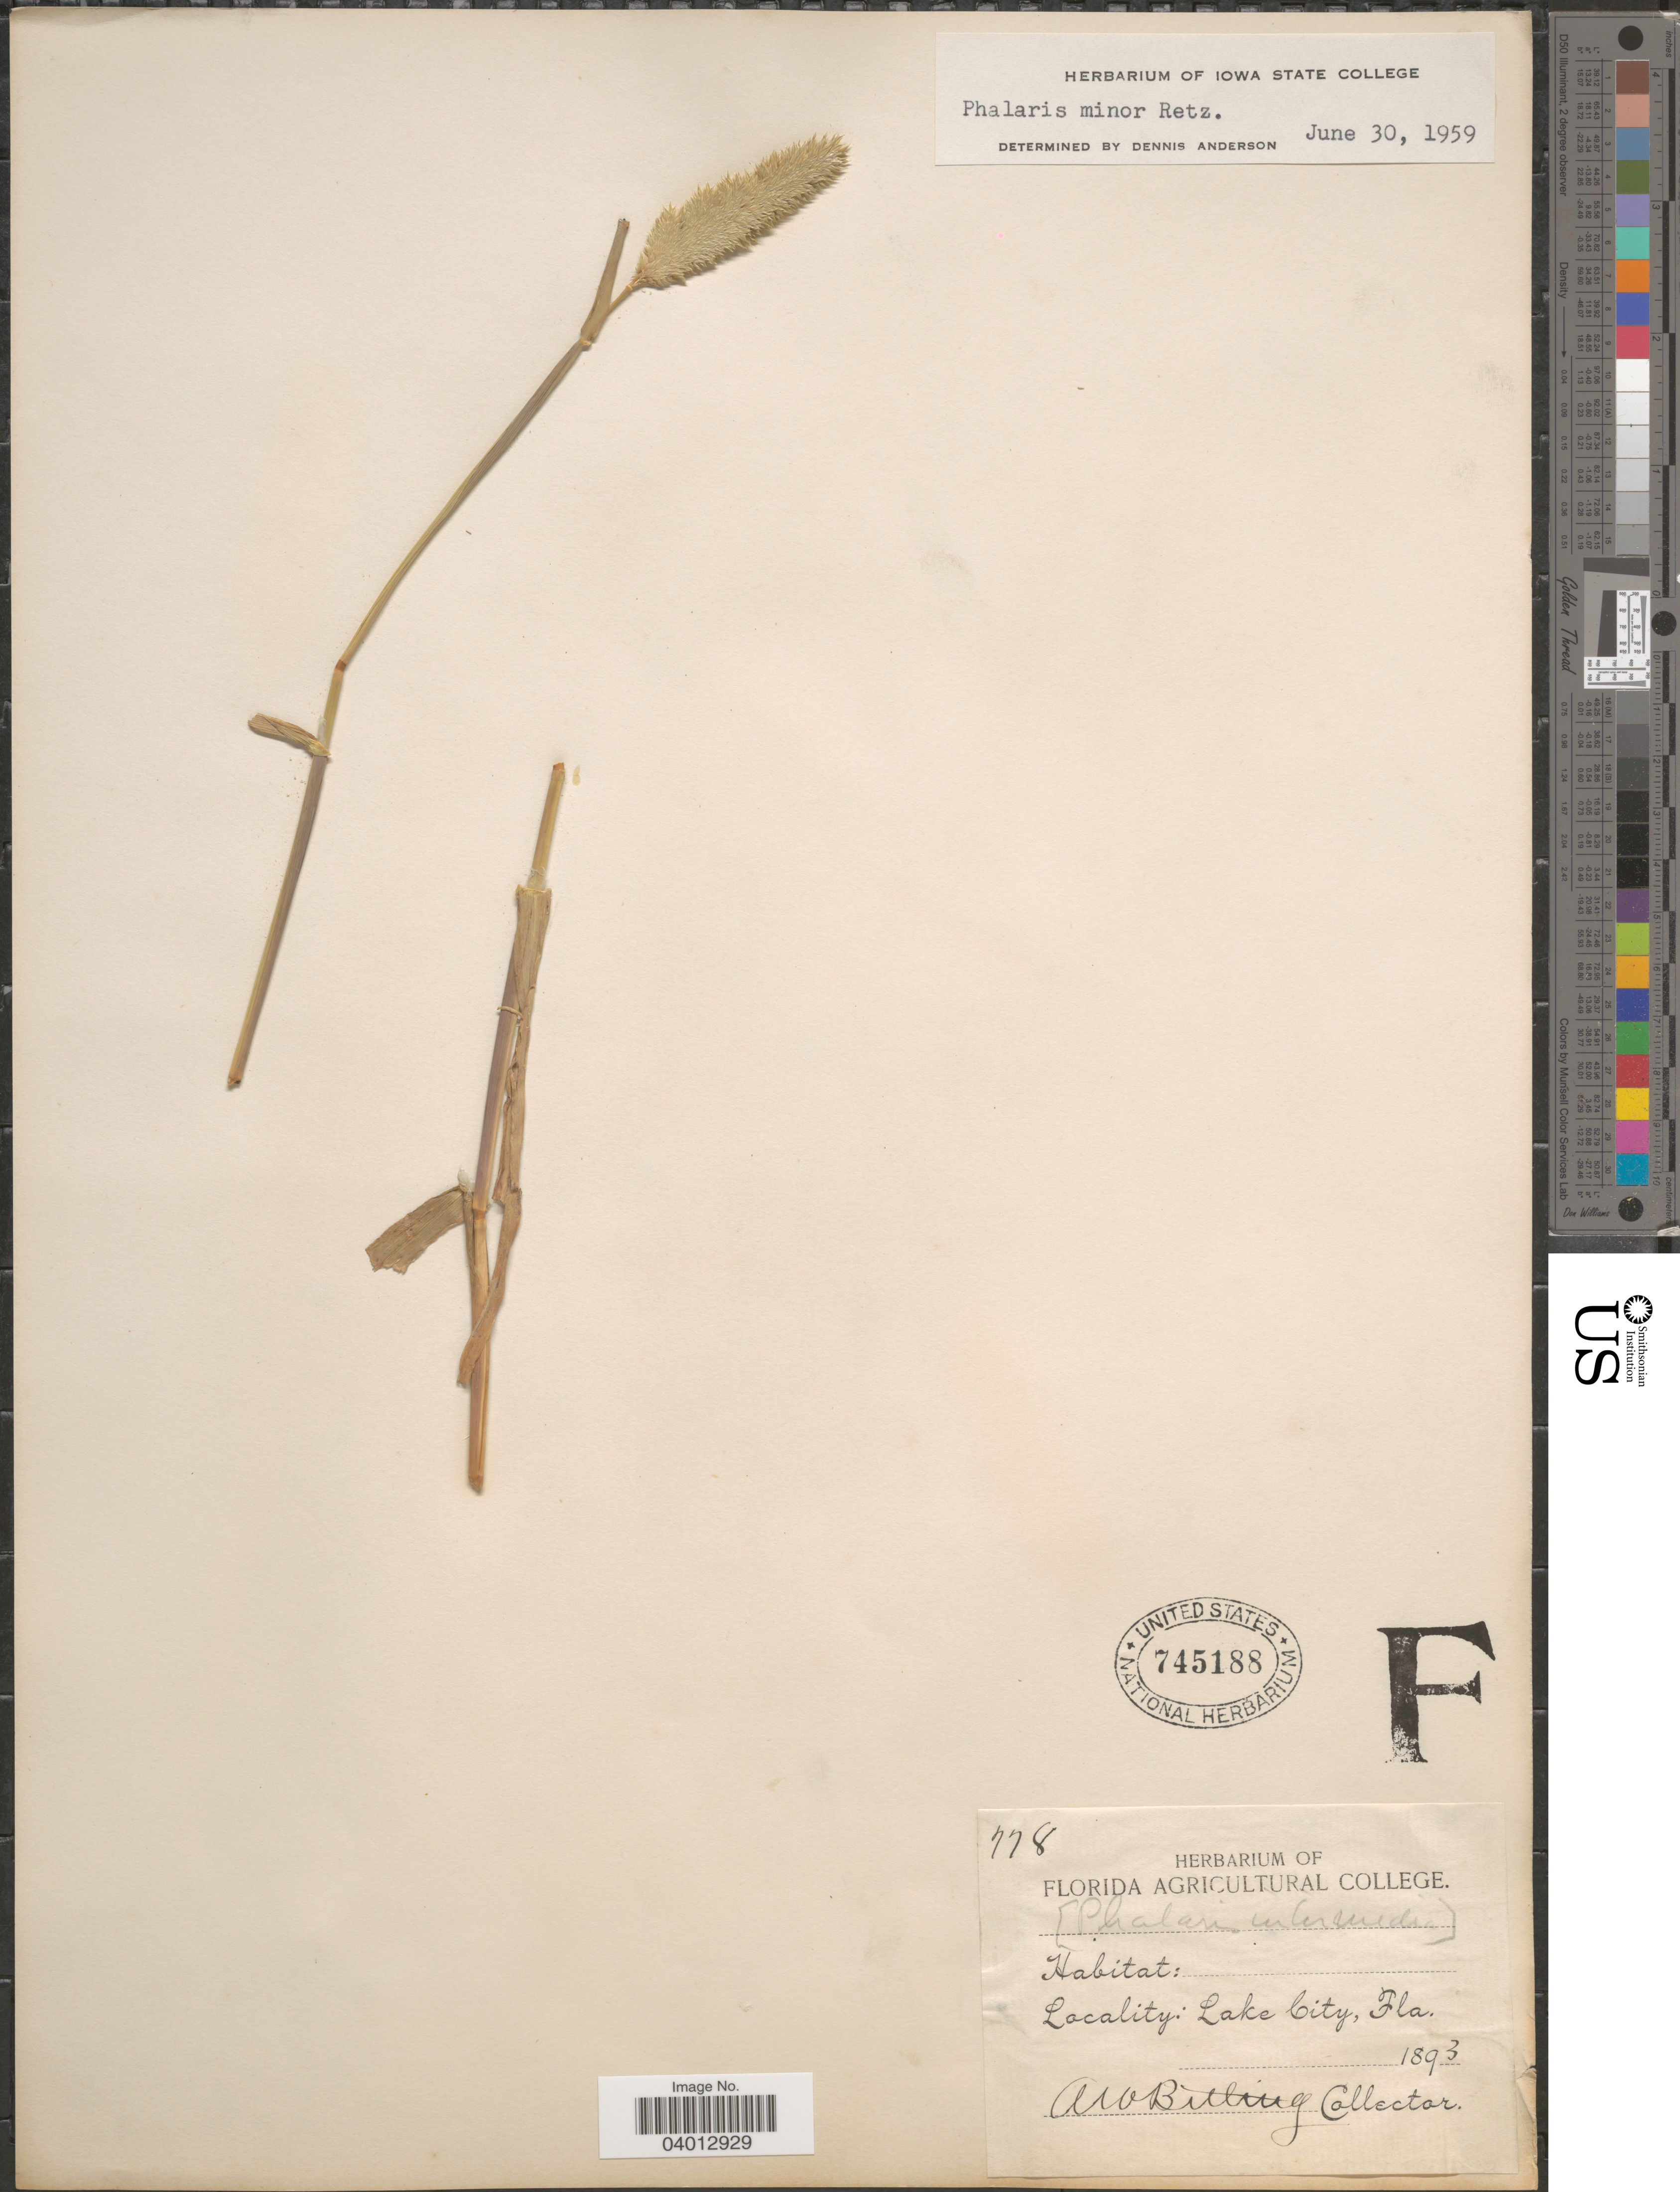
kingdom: Plantae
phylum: Tracheophyta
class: Liliopsida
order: Poales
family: Poaceae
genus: Phalaris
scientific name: Phalaris caroliniana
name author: Walter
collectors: A. Bitting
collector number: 778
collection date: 1893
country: United States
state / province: Florida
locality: Lake City.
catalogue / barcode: US 745188